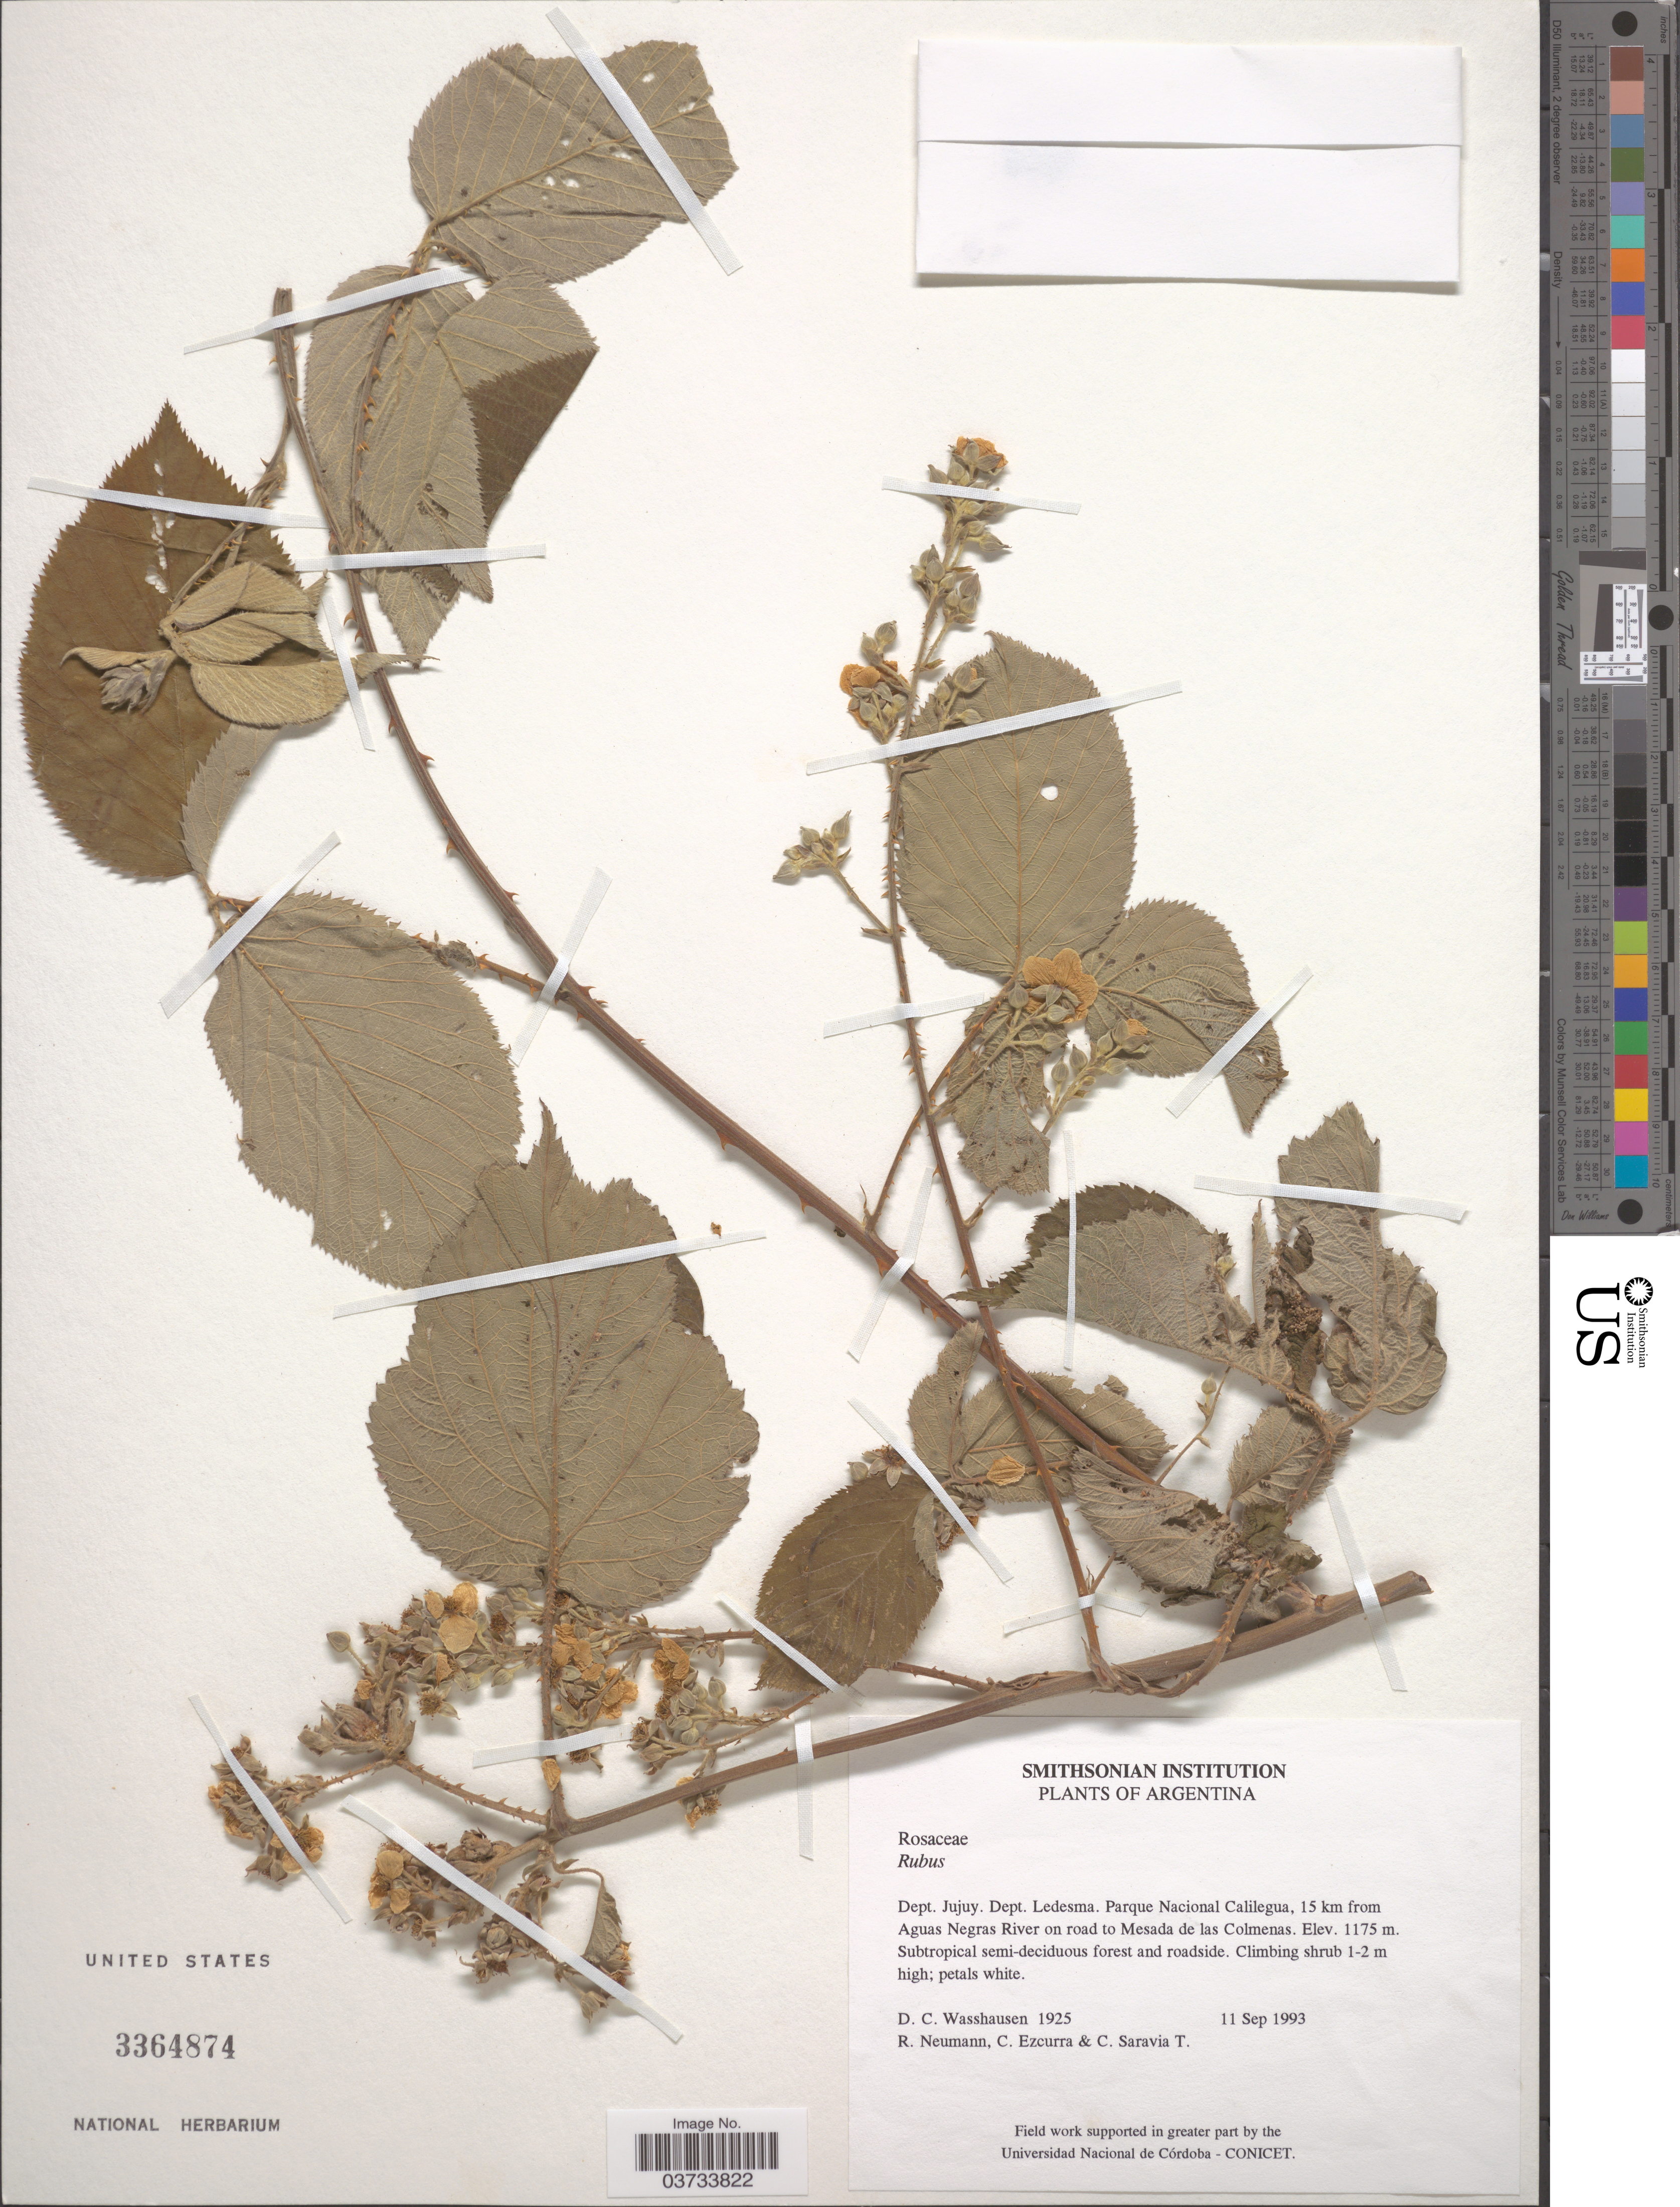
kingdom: Plantae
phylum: Tracheophyta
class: Magnoliopsida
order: Rosales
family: Rosaceae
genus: Rubus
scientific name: Rubus sp.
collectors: D. C. Wasshausen, R. Neumann, C. Ezcurra & C. Saravia T.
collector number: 1925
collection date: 1993-09-11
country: Argentina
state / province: Jujuy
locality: Dept. Jujuy. Dept. Ledesma. Parque Nacional Calilegua, 15 km from Aguas Negras River on road to Mesada de las Colmenas.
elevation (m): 1175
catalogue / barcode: US 3364874